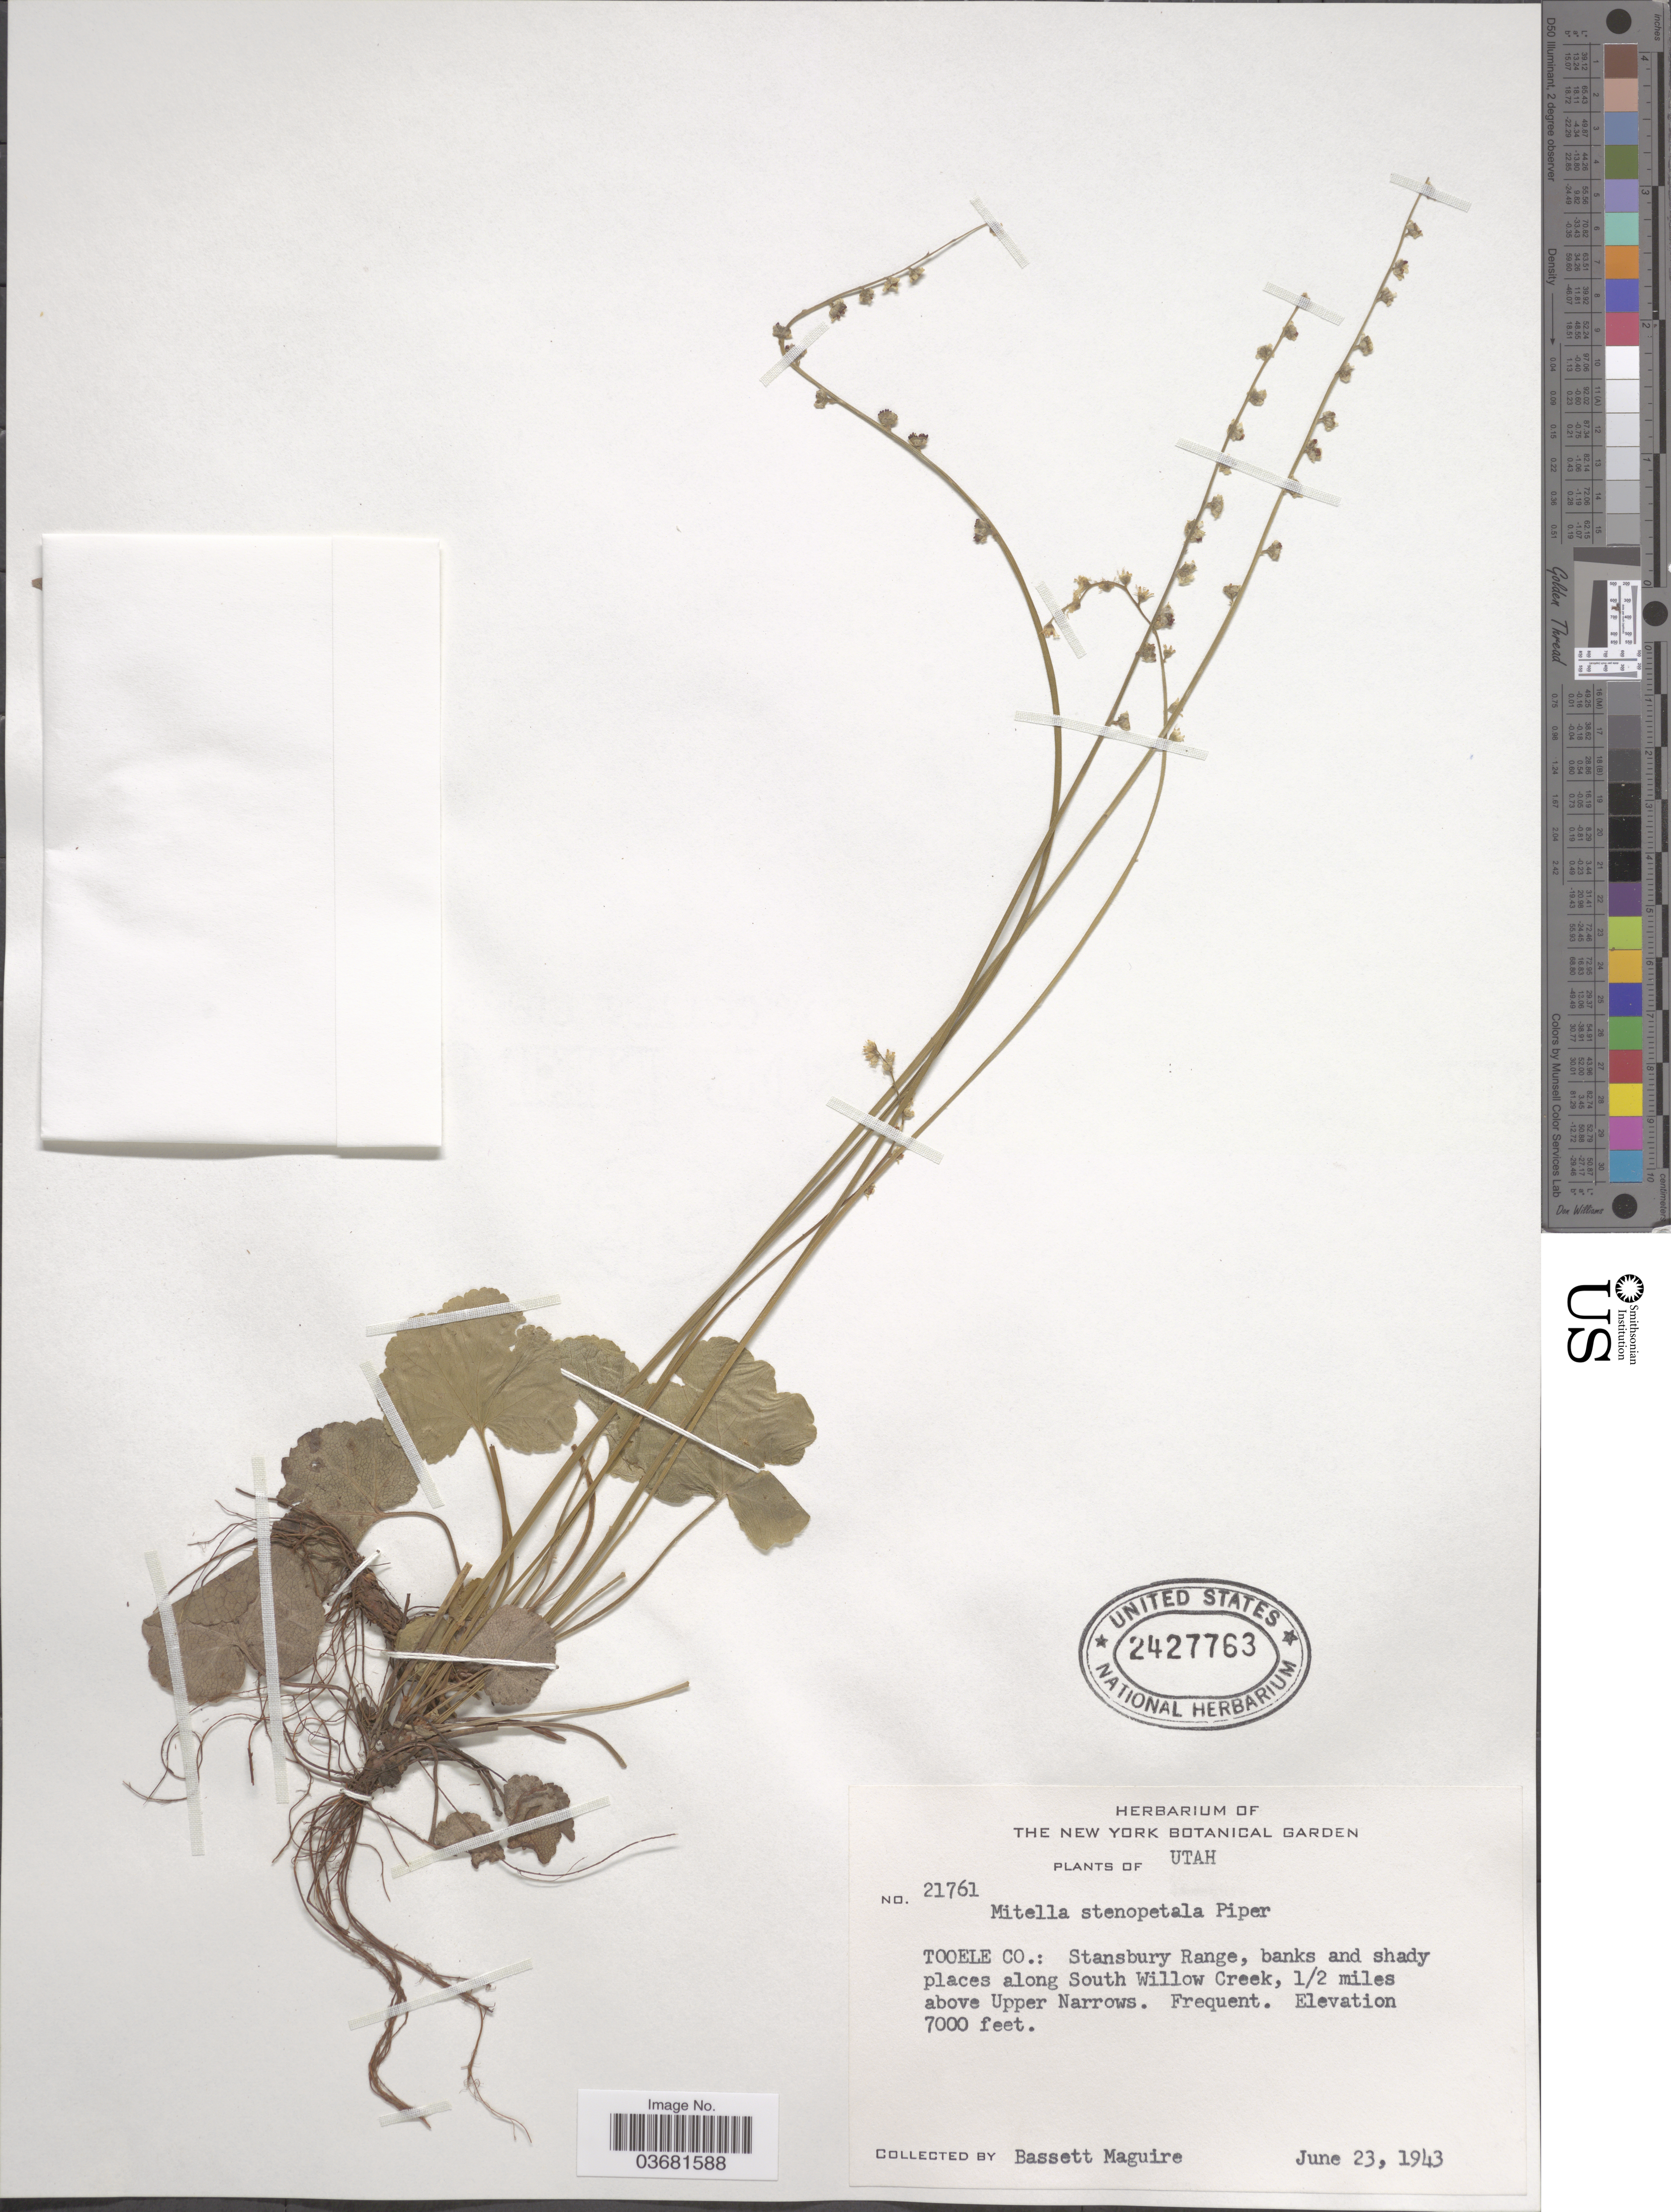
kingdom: Plantae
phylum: Tracheophyta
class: Magnoliopsida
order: Saxifragales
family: Saxifragaceae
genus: Mitella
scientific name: Mitella stenopetala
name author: Piper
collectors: B. Maguire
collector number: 21761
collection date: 1943-06-23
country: United States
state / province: Utah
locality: Tooele Co.: Stansbury Range, banks and shady places along South Willow Creek, ½ miles above Upper Narrows.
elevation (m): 2134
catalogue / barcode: US 2427763